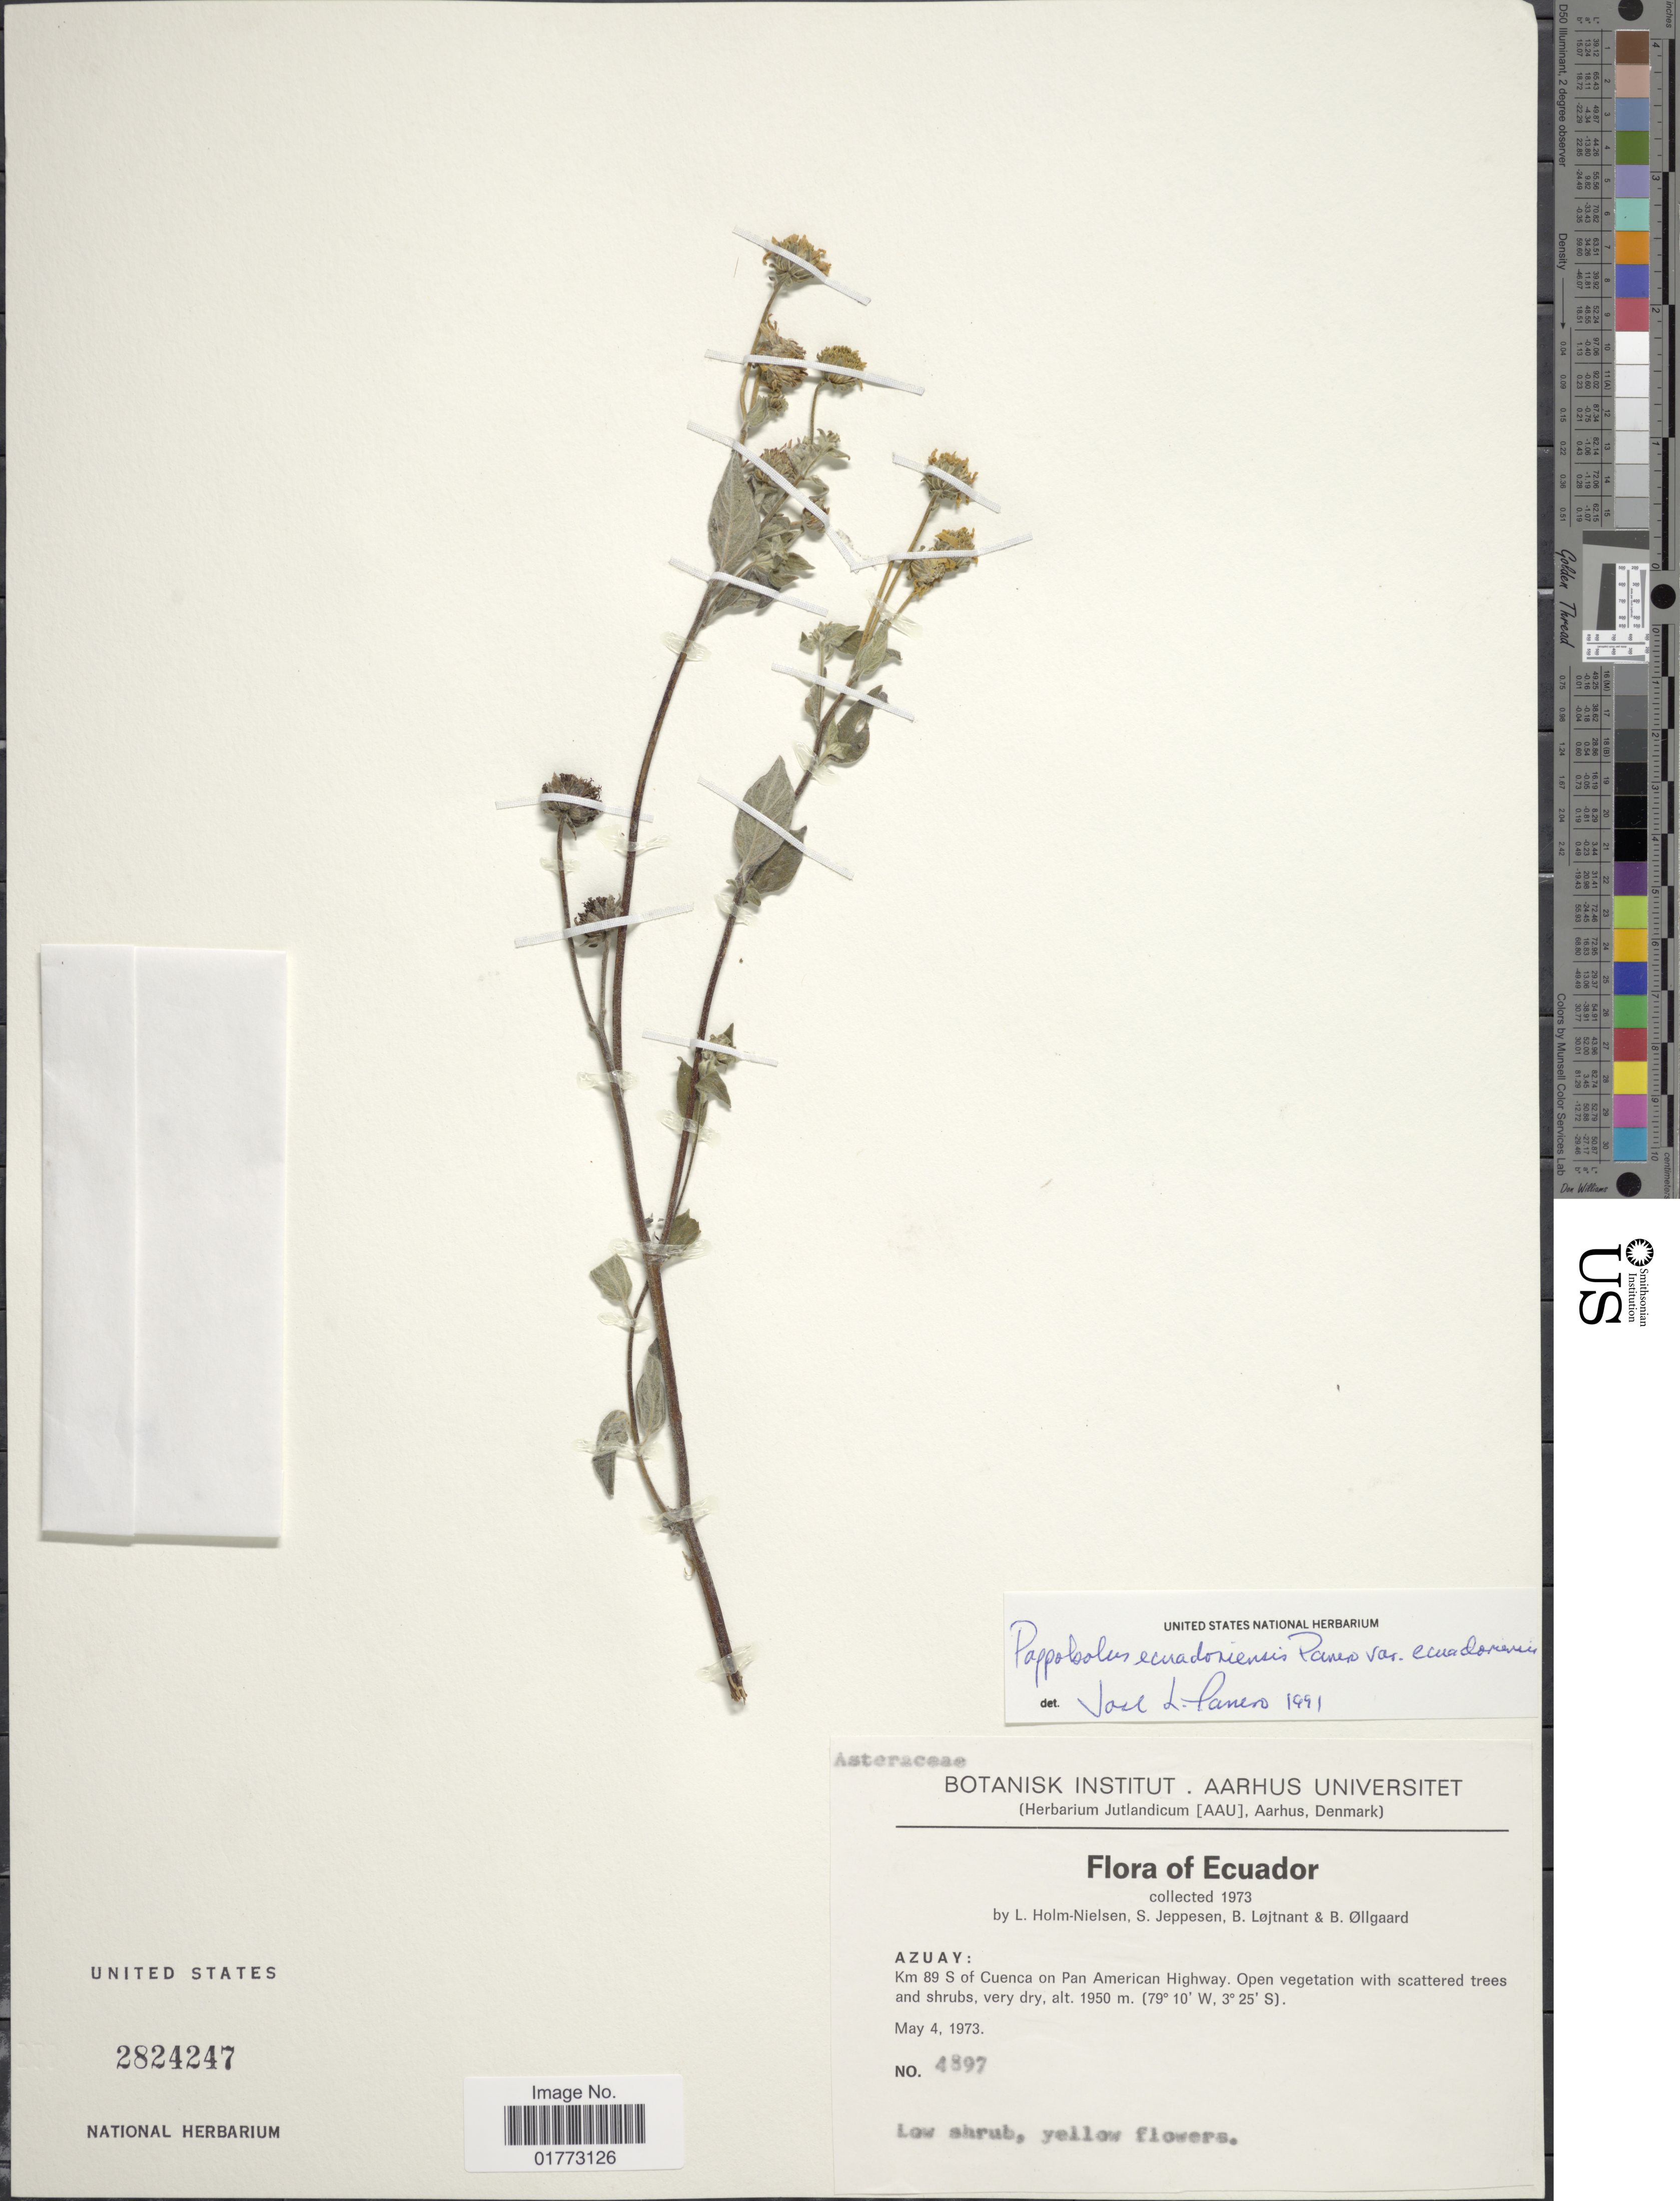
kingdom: Plantae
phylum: Tracheophyta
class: Magnoliopsida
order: Asterales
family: Asteraceae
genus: Pappobolus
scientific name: Pappobolus imbaburensis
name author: (Hieron.) Panero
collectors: L. B. Holm-Nielsen, S. Jeppesen, B. Löjtnant & B. Øllgaard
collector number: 4897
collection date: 1973-05-04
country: Ecuador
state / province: Azuay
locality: Km 89 S of Cuenca on Pan American Highway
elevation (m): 1950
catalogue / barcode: US 2824247